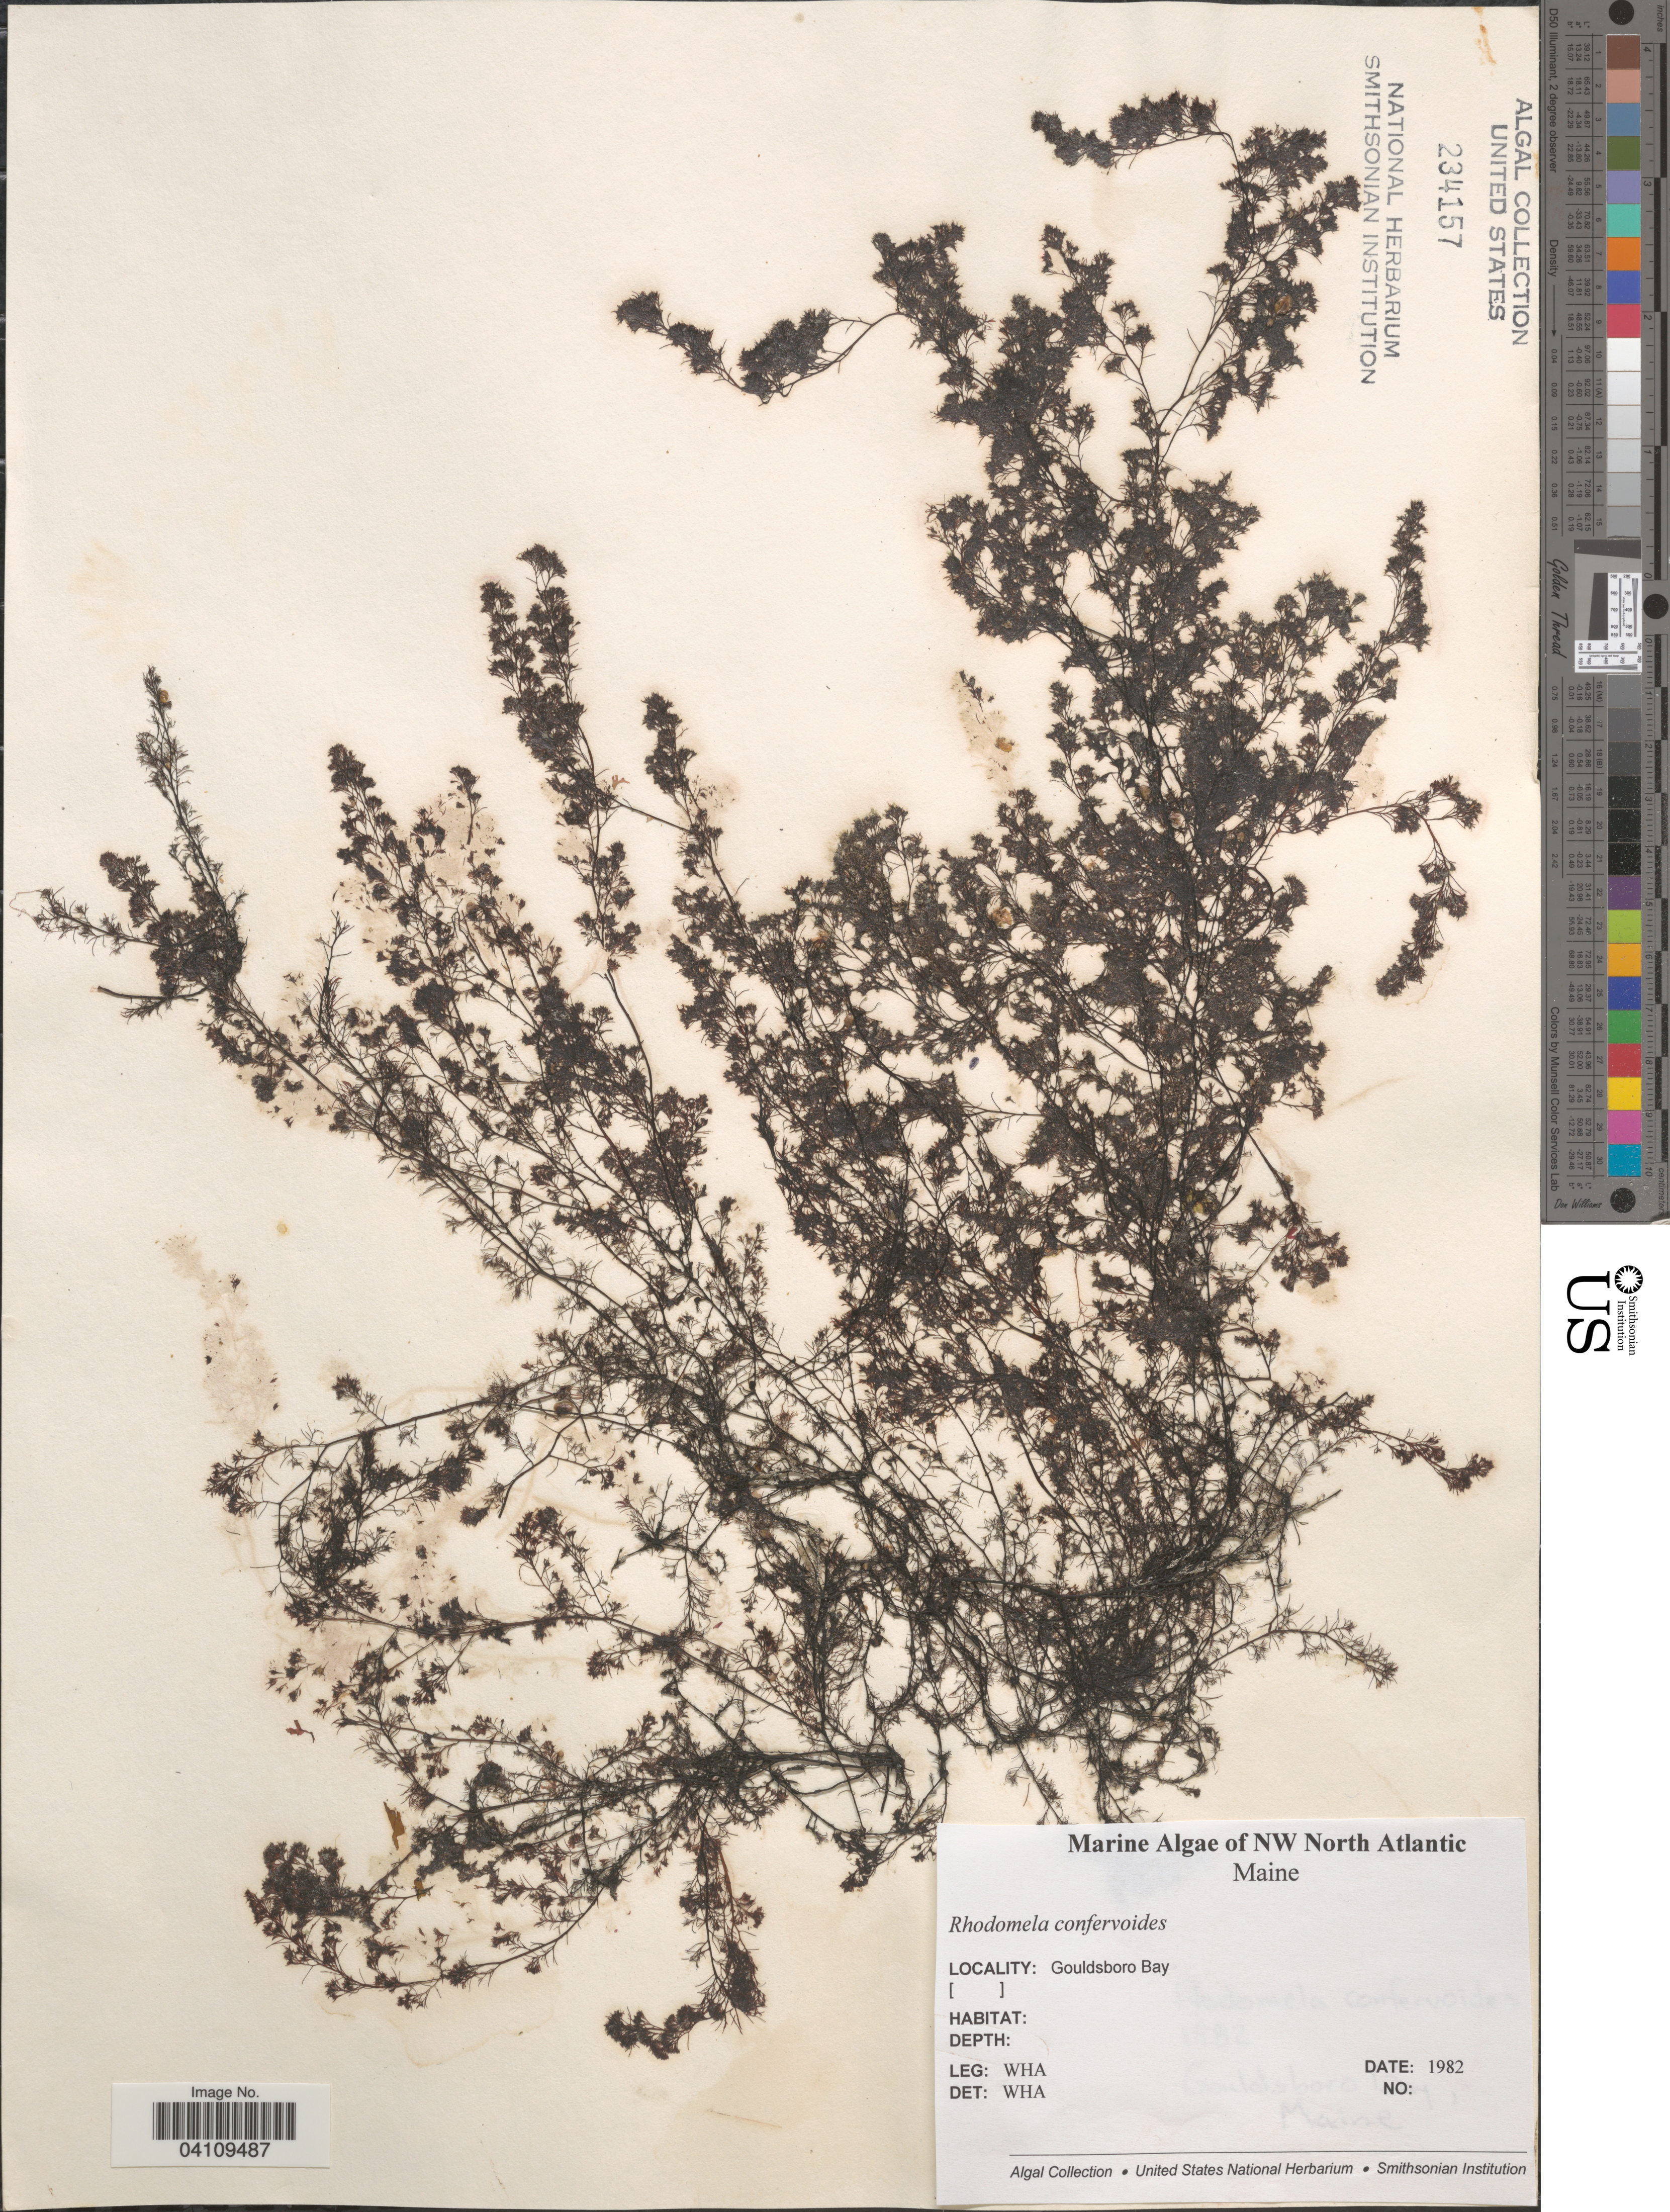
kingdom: Plantae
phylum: Rhodophyta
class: Florideophyceae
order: Ceramiales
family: Rhodomelaceae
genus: Rhodomela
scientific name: Rhodomela confervoides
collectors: W. H. Adey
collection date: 1982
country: United States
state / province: Maine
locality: NW North Atlantic. Gouldsboro Bay.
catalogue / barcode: US 234157